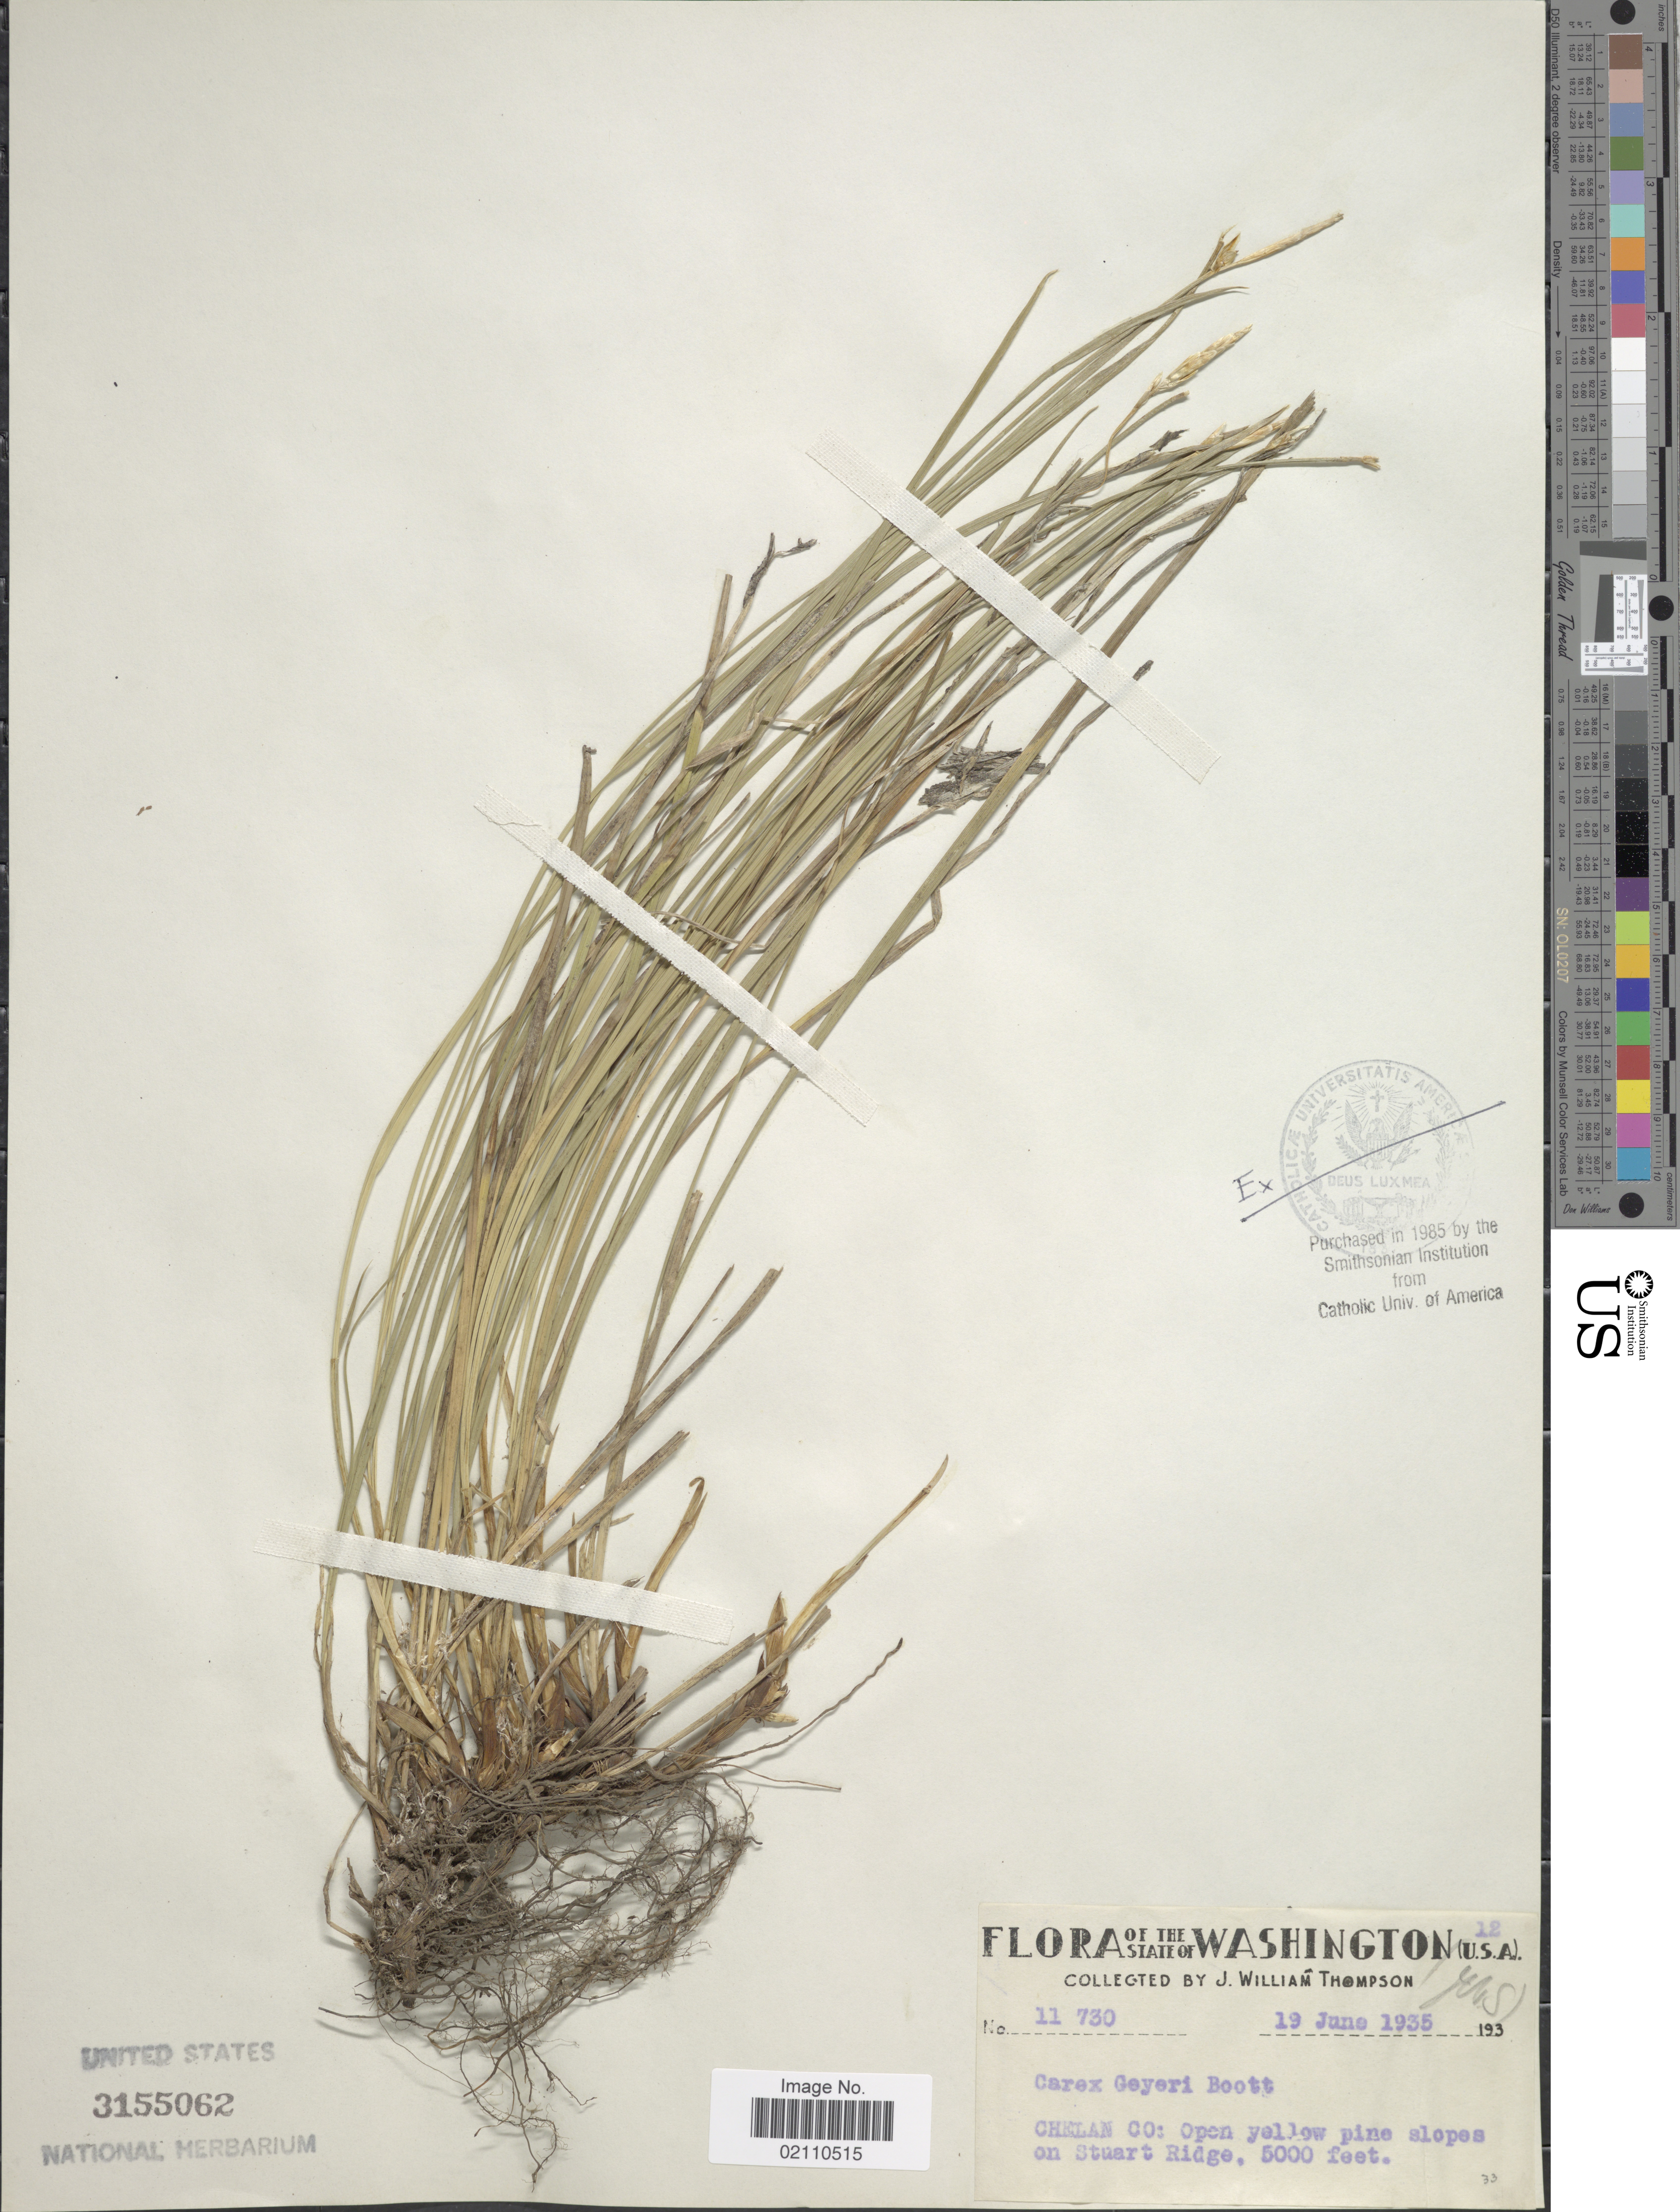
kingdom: Plantae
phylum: Tracheophyta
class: Liliopsida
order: Poales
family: Cyperaceae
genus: Carex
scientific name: Carex geyeri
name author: Boott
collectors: J. W. Thompson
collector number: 11730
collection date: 1935-06-19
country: United States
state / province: Washington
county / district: Chelan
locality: Chelan Co: slopes on Stuart Ridge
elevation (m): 1524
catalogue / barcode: US 3155062